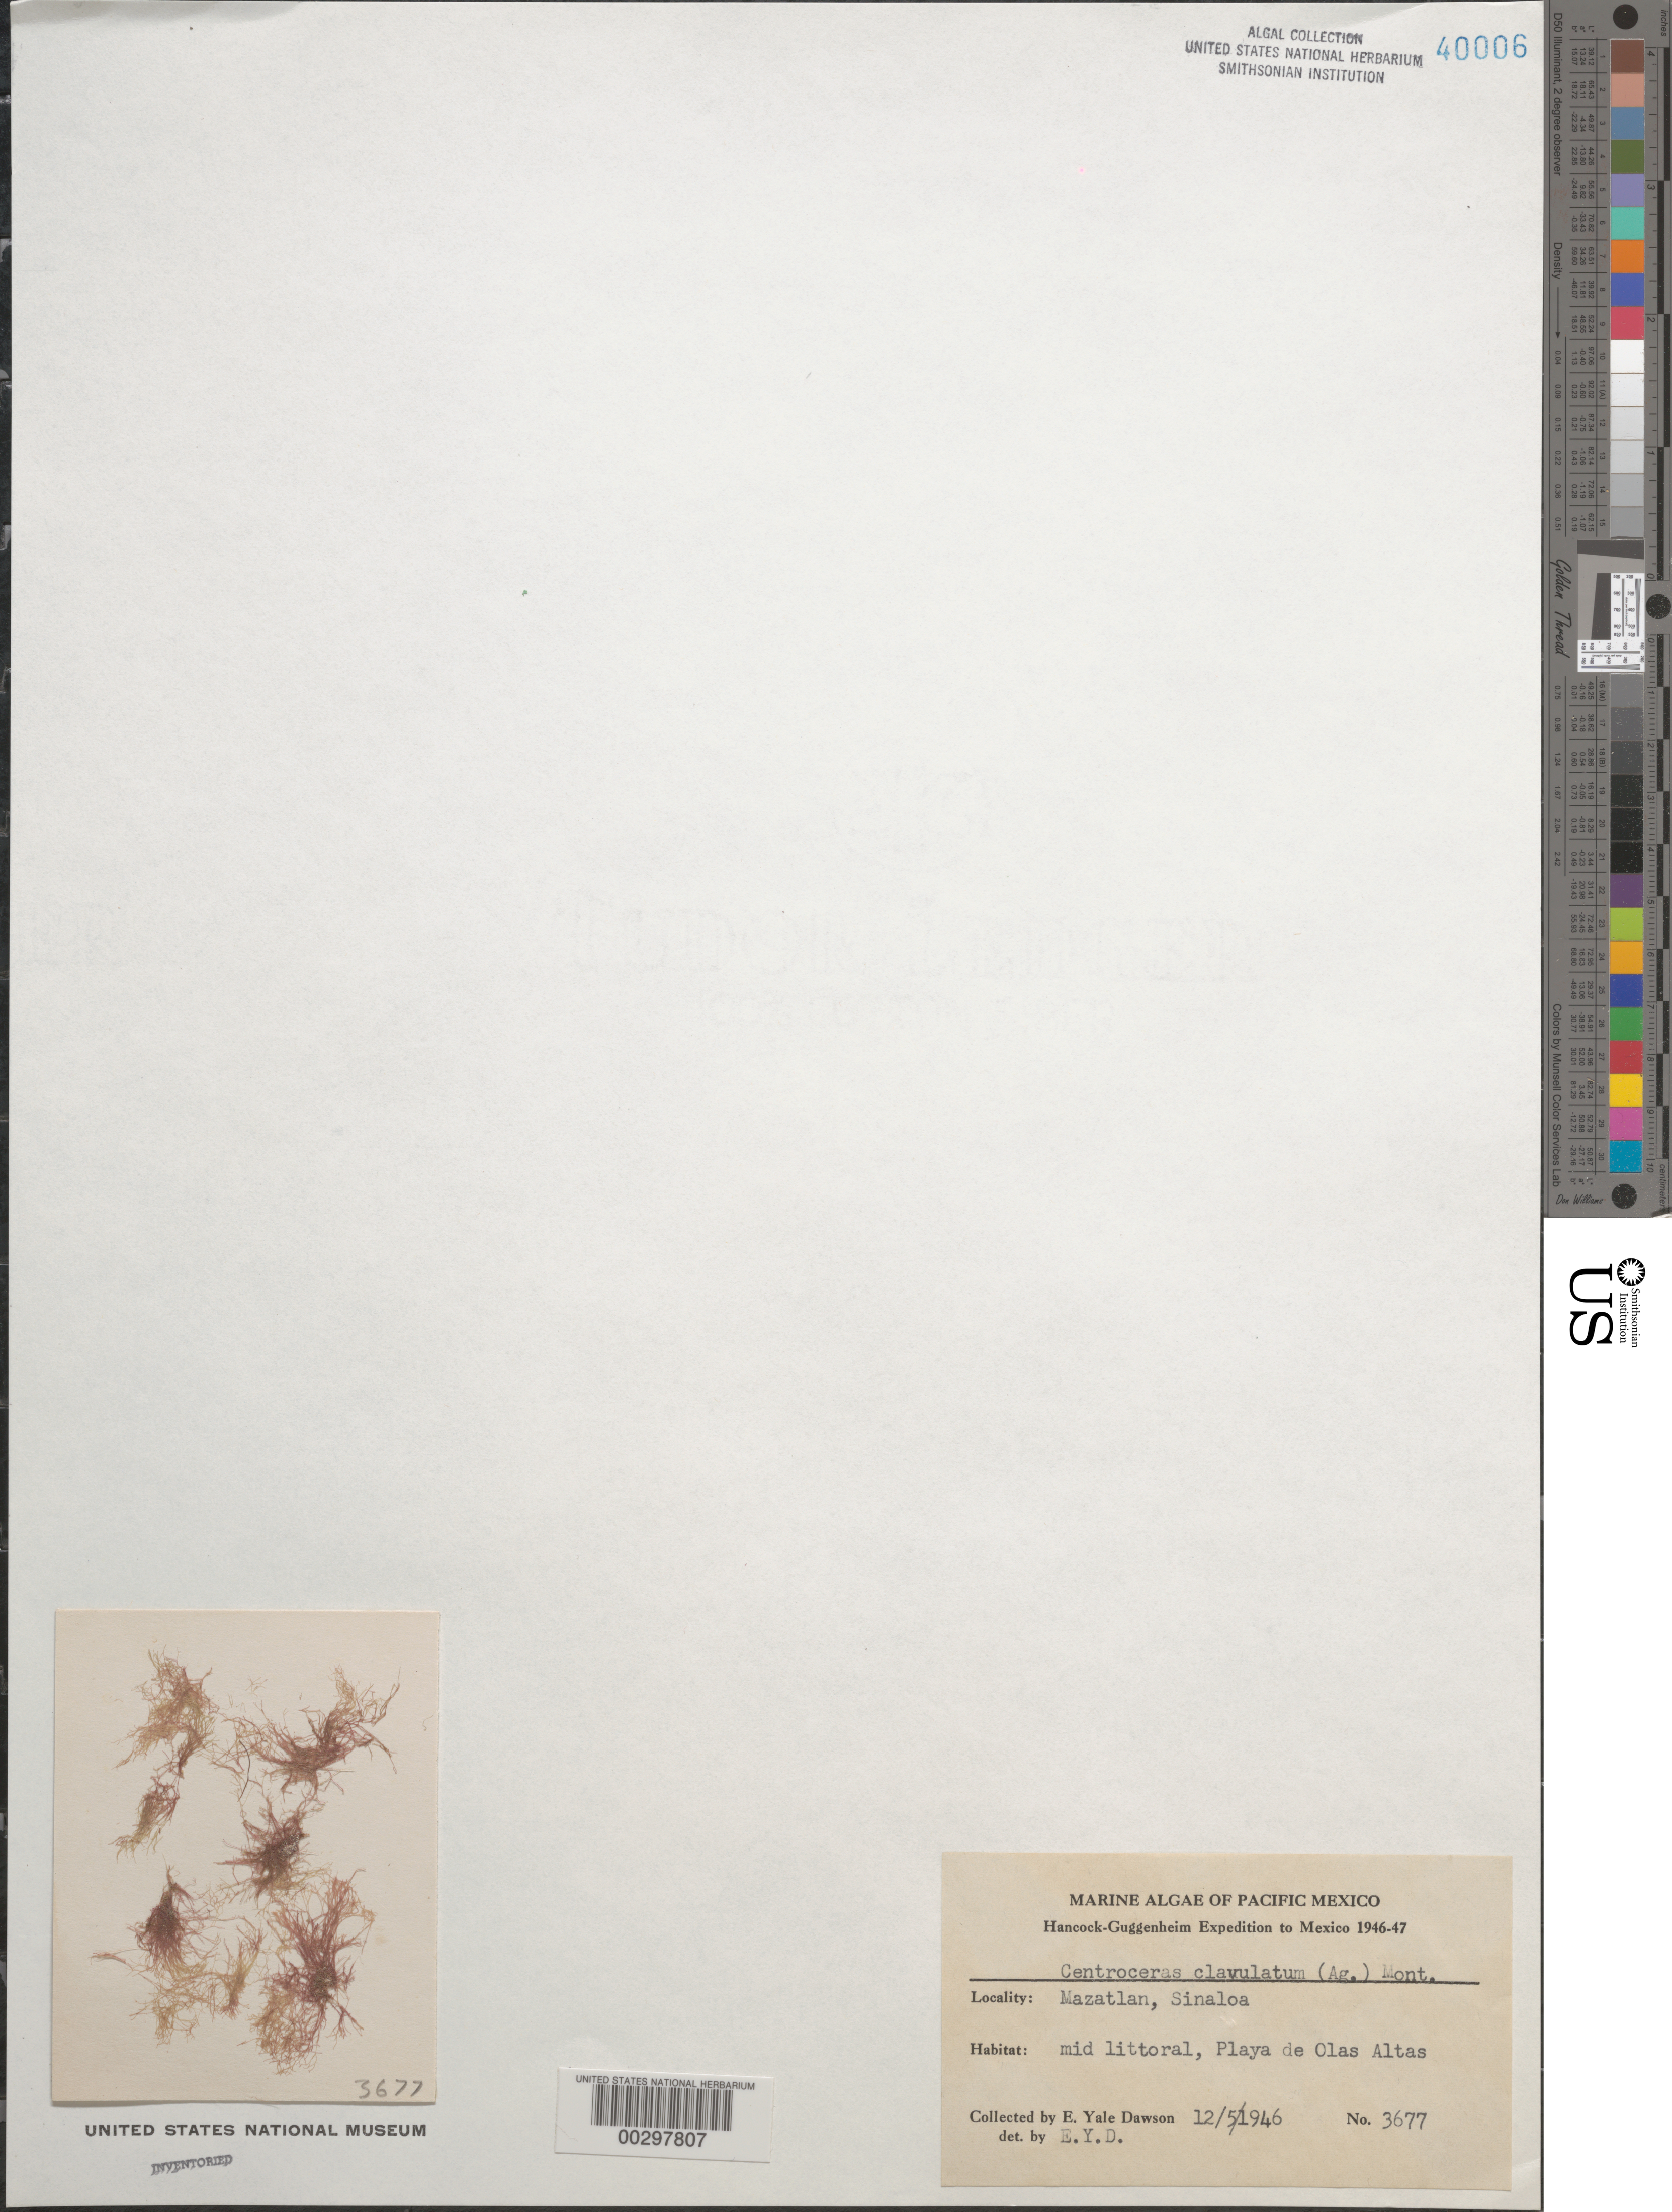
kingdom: Plantae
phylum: Rhodophyta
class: Florideophyceae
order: Ceramiales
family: Ceramiaceae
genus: Centroceras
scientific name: Centroceras clavulatum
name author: (C. Agardh) Mont.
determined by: Dawson, E. Y.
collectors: E. Y. Dawson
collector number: EYD 3677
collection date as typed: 05 Dec 1946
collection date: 1946-12-05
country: Mexico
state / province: Sinaloa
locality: Mazatlan, Playa de Olas Altas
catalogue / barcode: US 40006